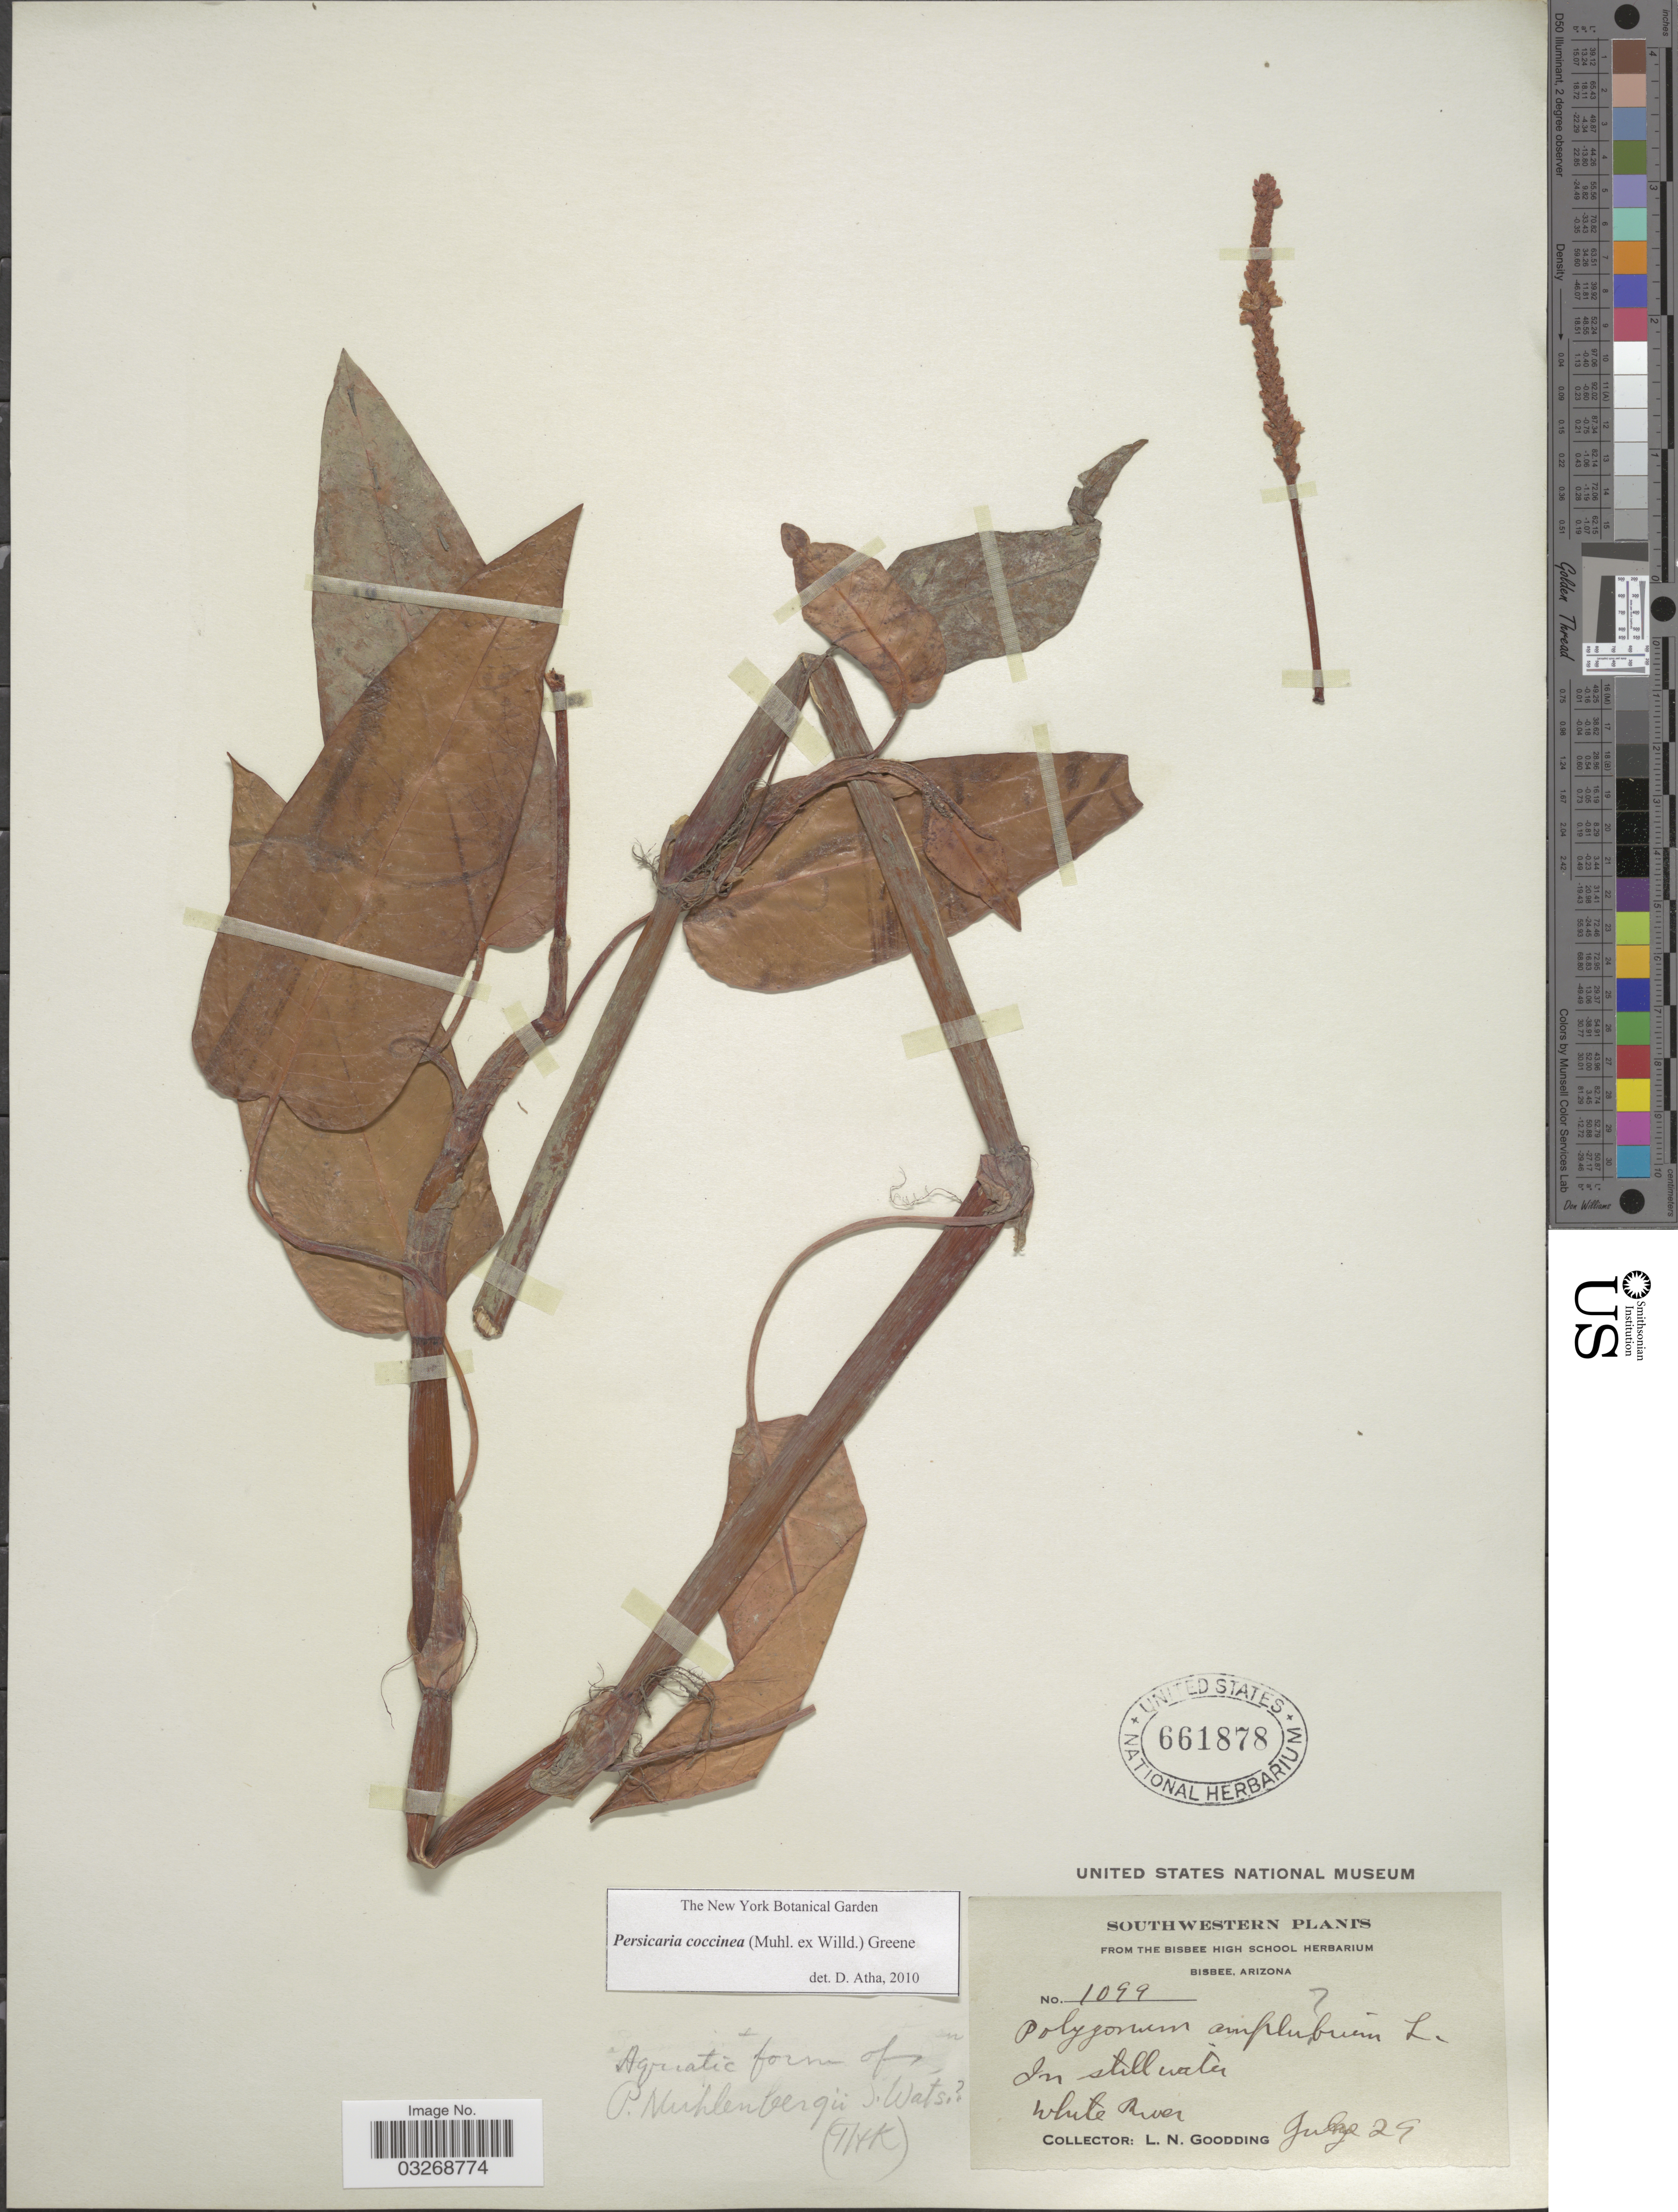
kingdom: Plantae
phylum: Tracheophyta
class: Magnoliopsida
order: Caryophyllales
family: Polygonaceae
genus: Persicaria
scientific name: Persicaria coccinea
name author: (Muhl. ex Willd.) Greene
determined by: Atha, D. E.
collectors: L. N. Goodding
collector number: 1099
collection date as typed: Transcribed d/m/y: /7/29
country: United States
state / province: Arizona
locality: Southwestern. White River.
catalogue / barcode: US 661878